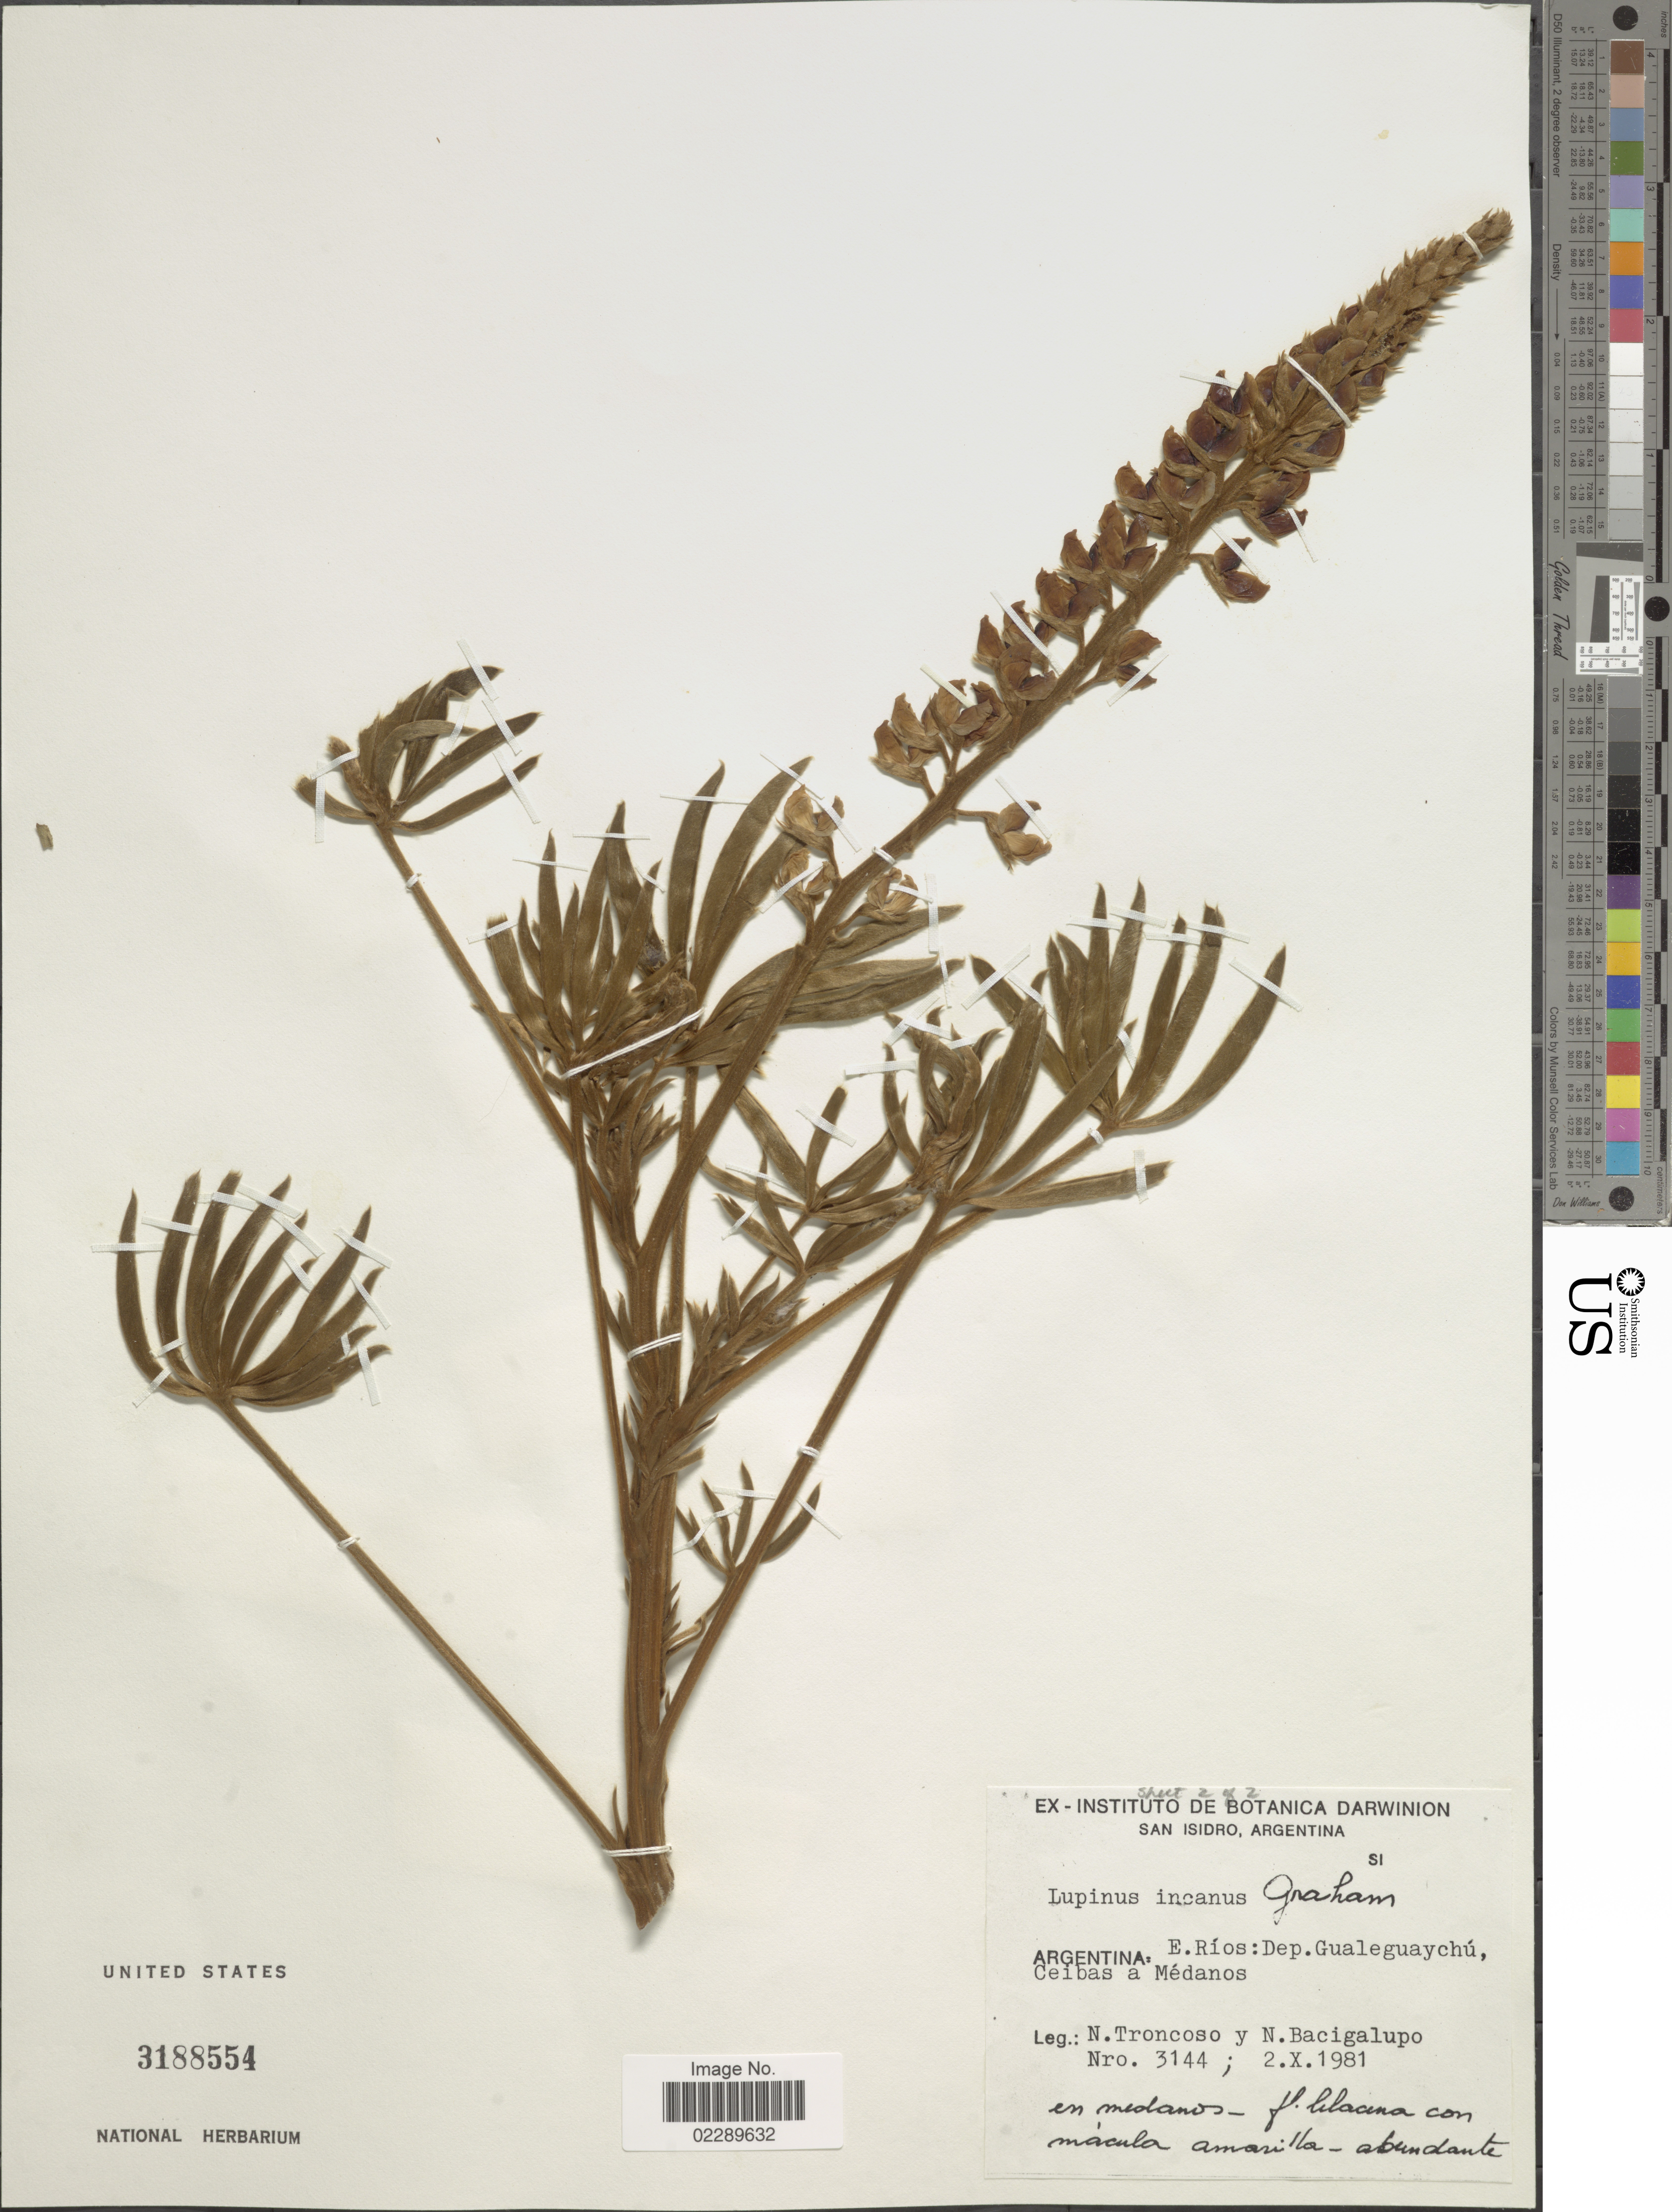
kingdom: Plantae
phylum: Tracheophyta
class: Magnoliopsida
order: Fabales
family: Fabaceae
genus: Lupinus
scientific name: Lupinus incanus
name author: Graham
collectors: N. Troncoso & N. M. Bacigalupo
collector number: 3144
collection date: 1981-10-02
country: Argentina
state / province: Entre Rios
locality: Argentina: E. Ríos: Dep. Gualeguaychú, Ceibas a Médanos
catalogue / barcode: US 3188554